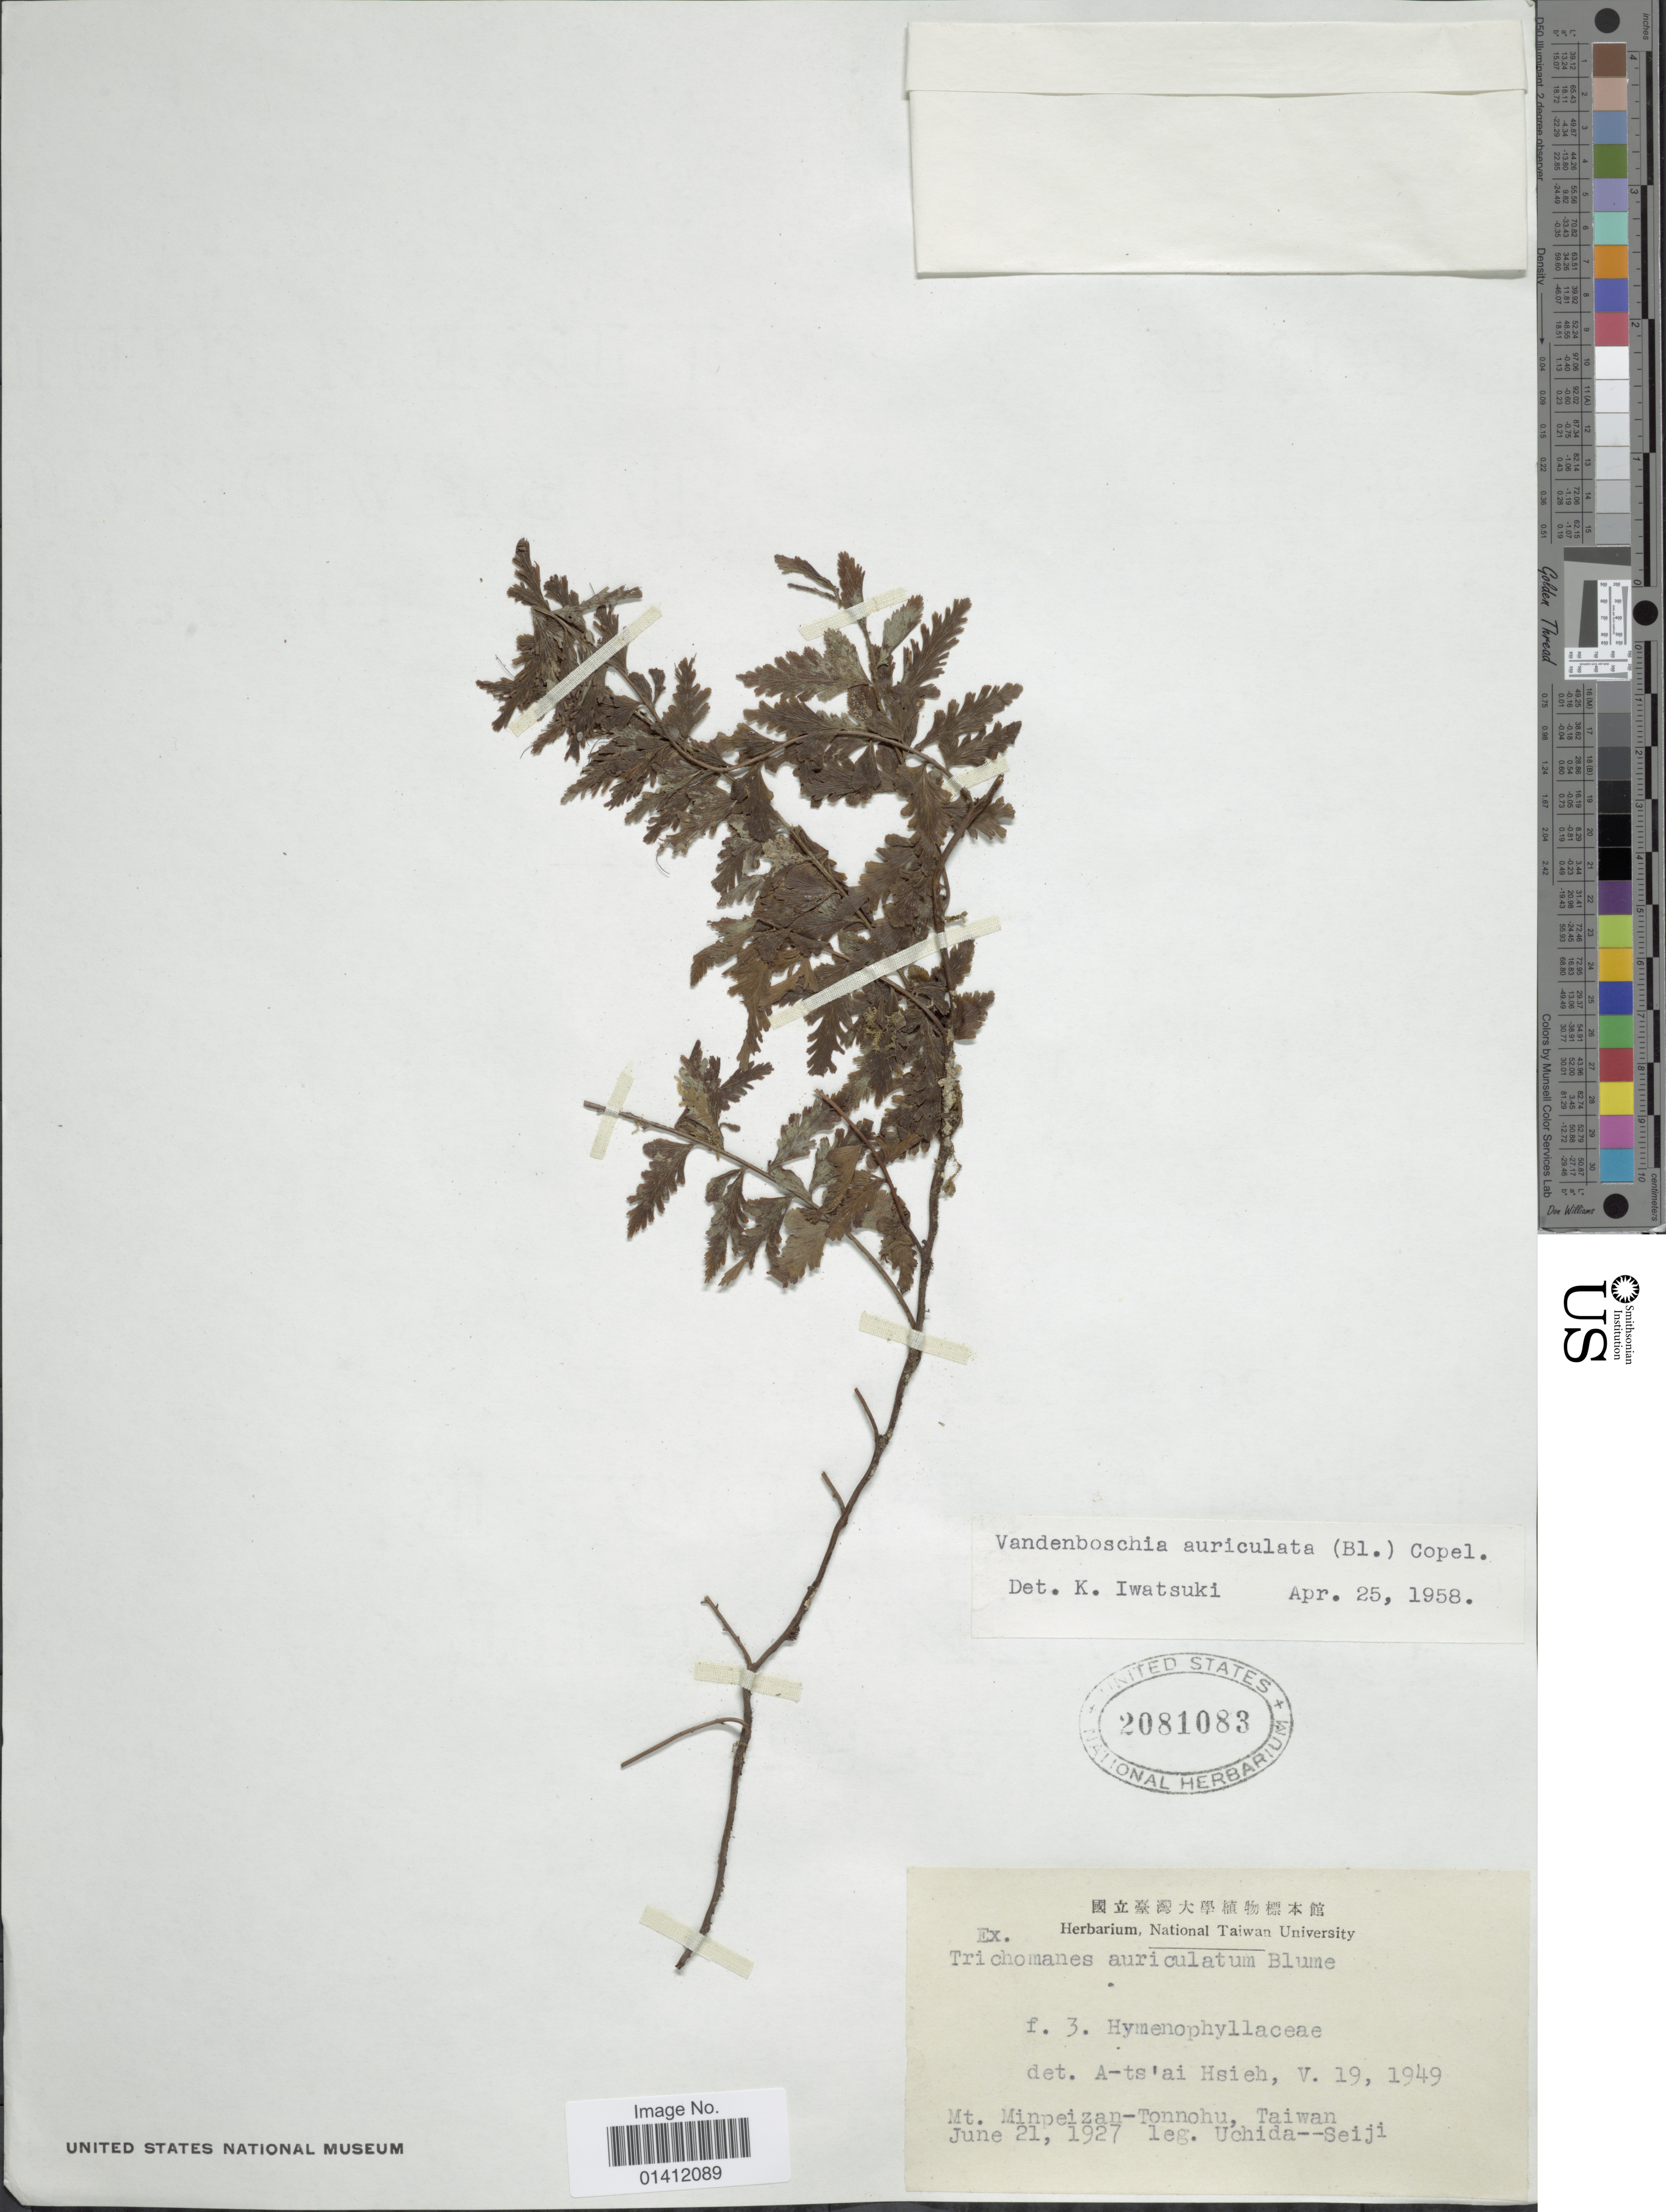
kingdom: Plantae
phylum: Tracheophyta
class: Polypodiopsida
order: Hymenophyllales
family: Hymenophyllaceae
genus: Vandenboschia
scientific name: Vandenboschia auriculata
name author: (Blume) Copel.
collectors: Uchida & Seiji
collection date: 1927-06-21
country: Taiwan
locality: Mt. Minpeizan-Tonnohu.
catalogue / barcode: US 2081083